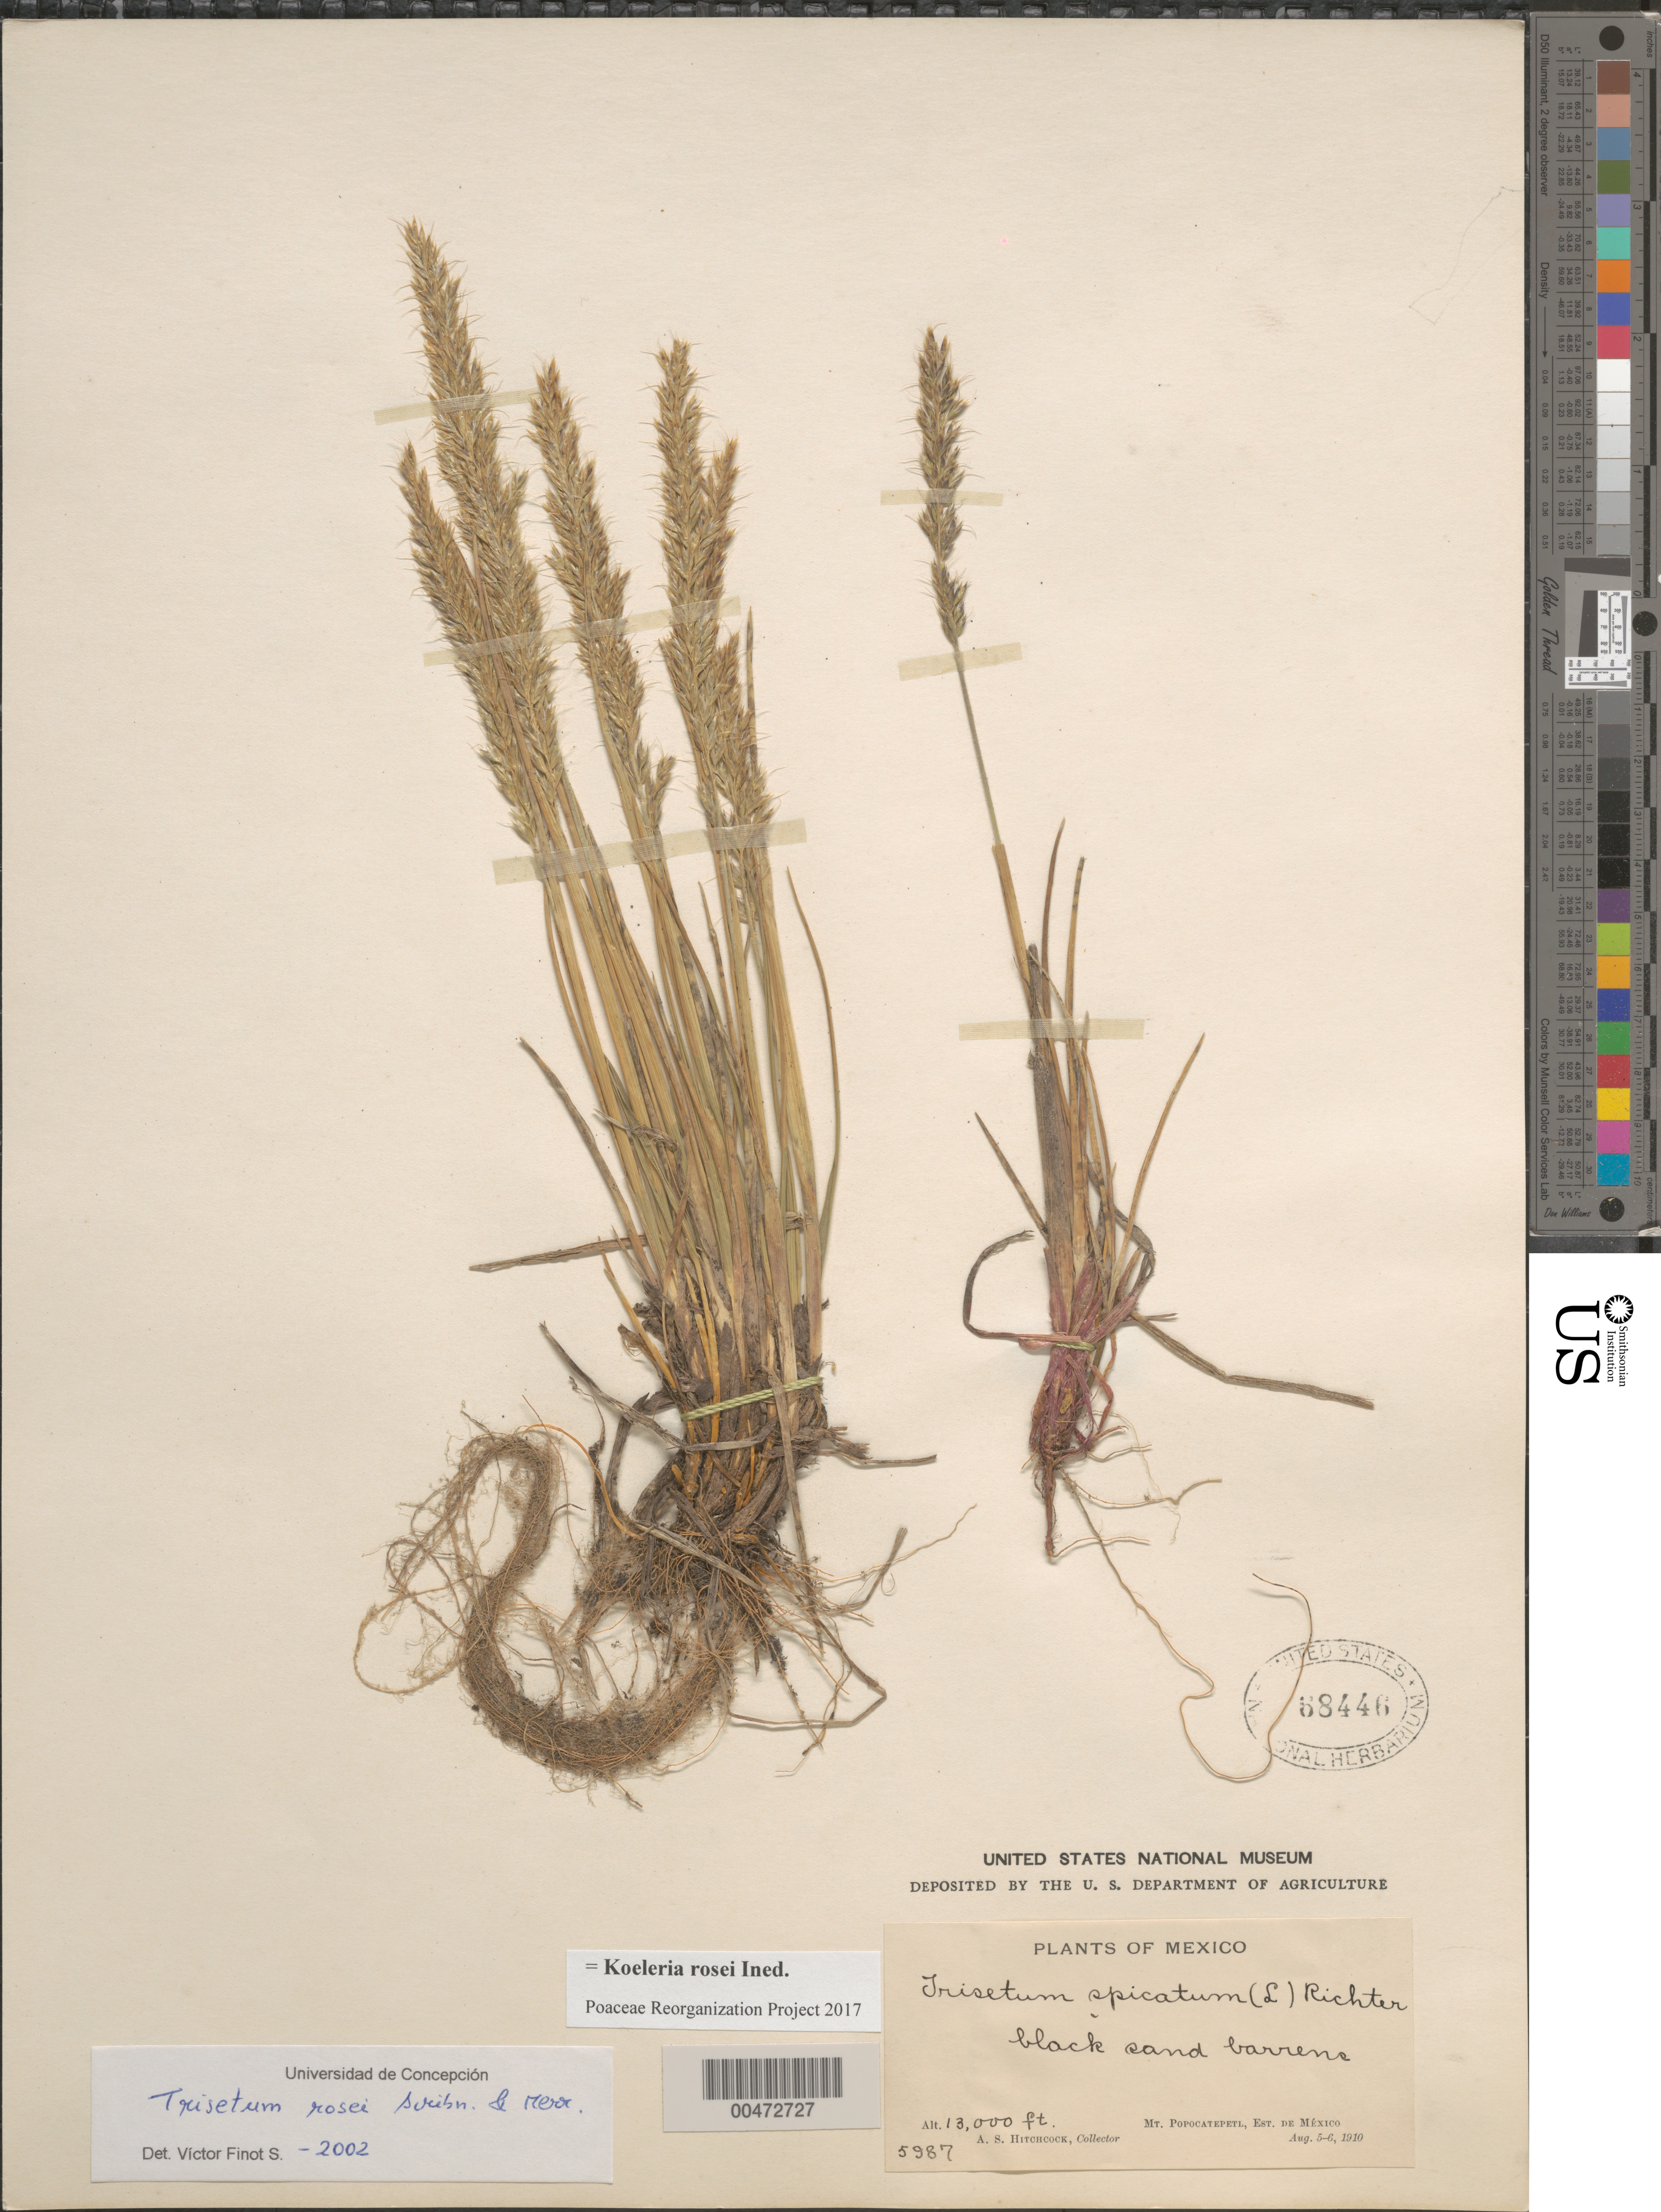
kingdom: Plantae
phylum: Tracheophyta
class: Liliopsida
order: Poales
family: Poaceae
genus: Koeleria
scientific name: Koeleria rosei ined.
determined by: Poaceae Reorganization Project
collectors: A. S. Hitchcock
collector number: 5987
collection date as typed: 5 Aug 1910 to 6 Aug 1910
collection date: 1910-08-05/1910-08-06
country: Mexico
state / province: México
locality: Mt. Popocatepetl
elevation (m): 3962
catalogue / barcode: US 68446